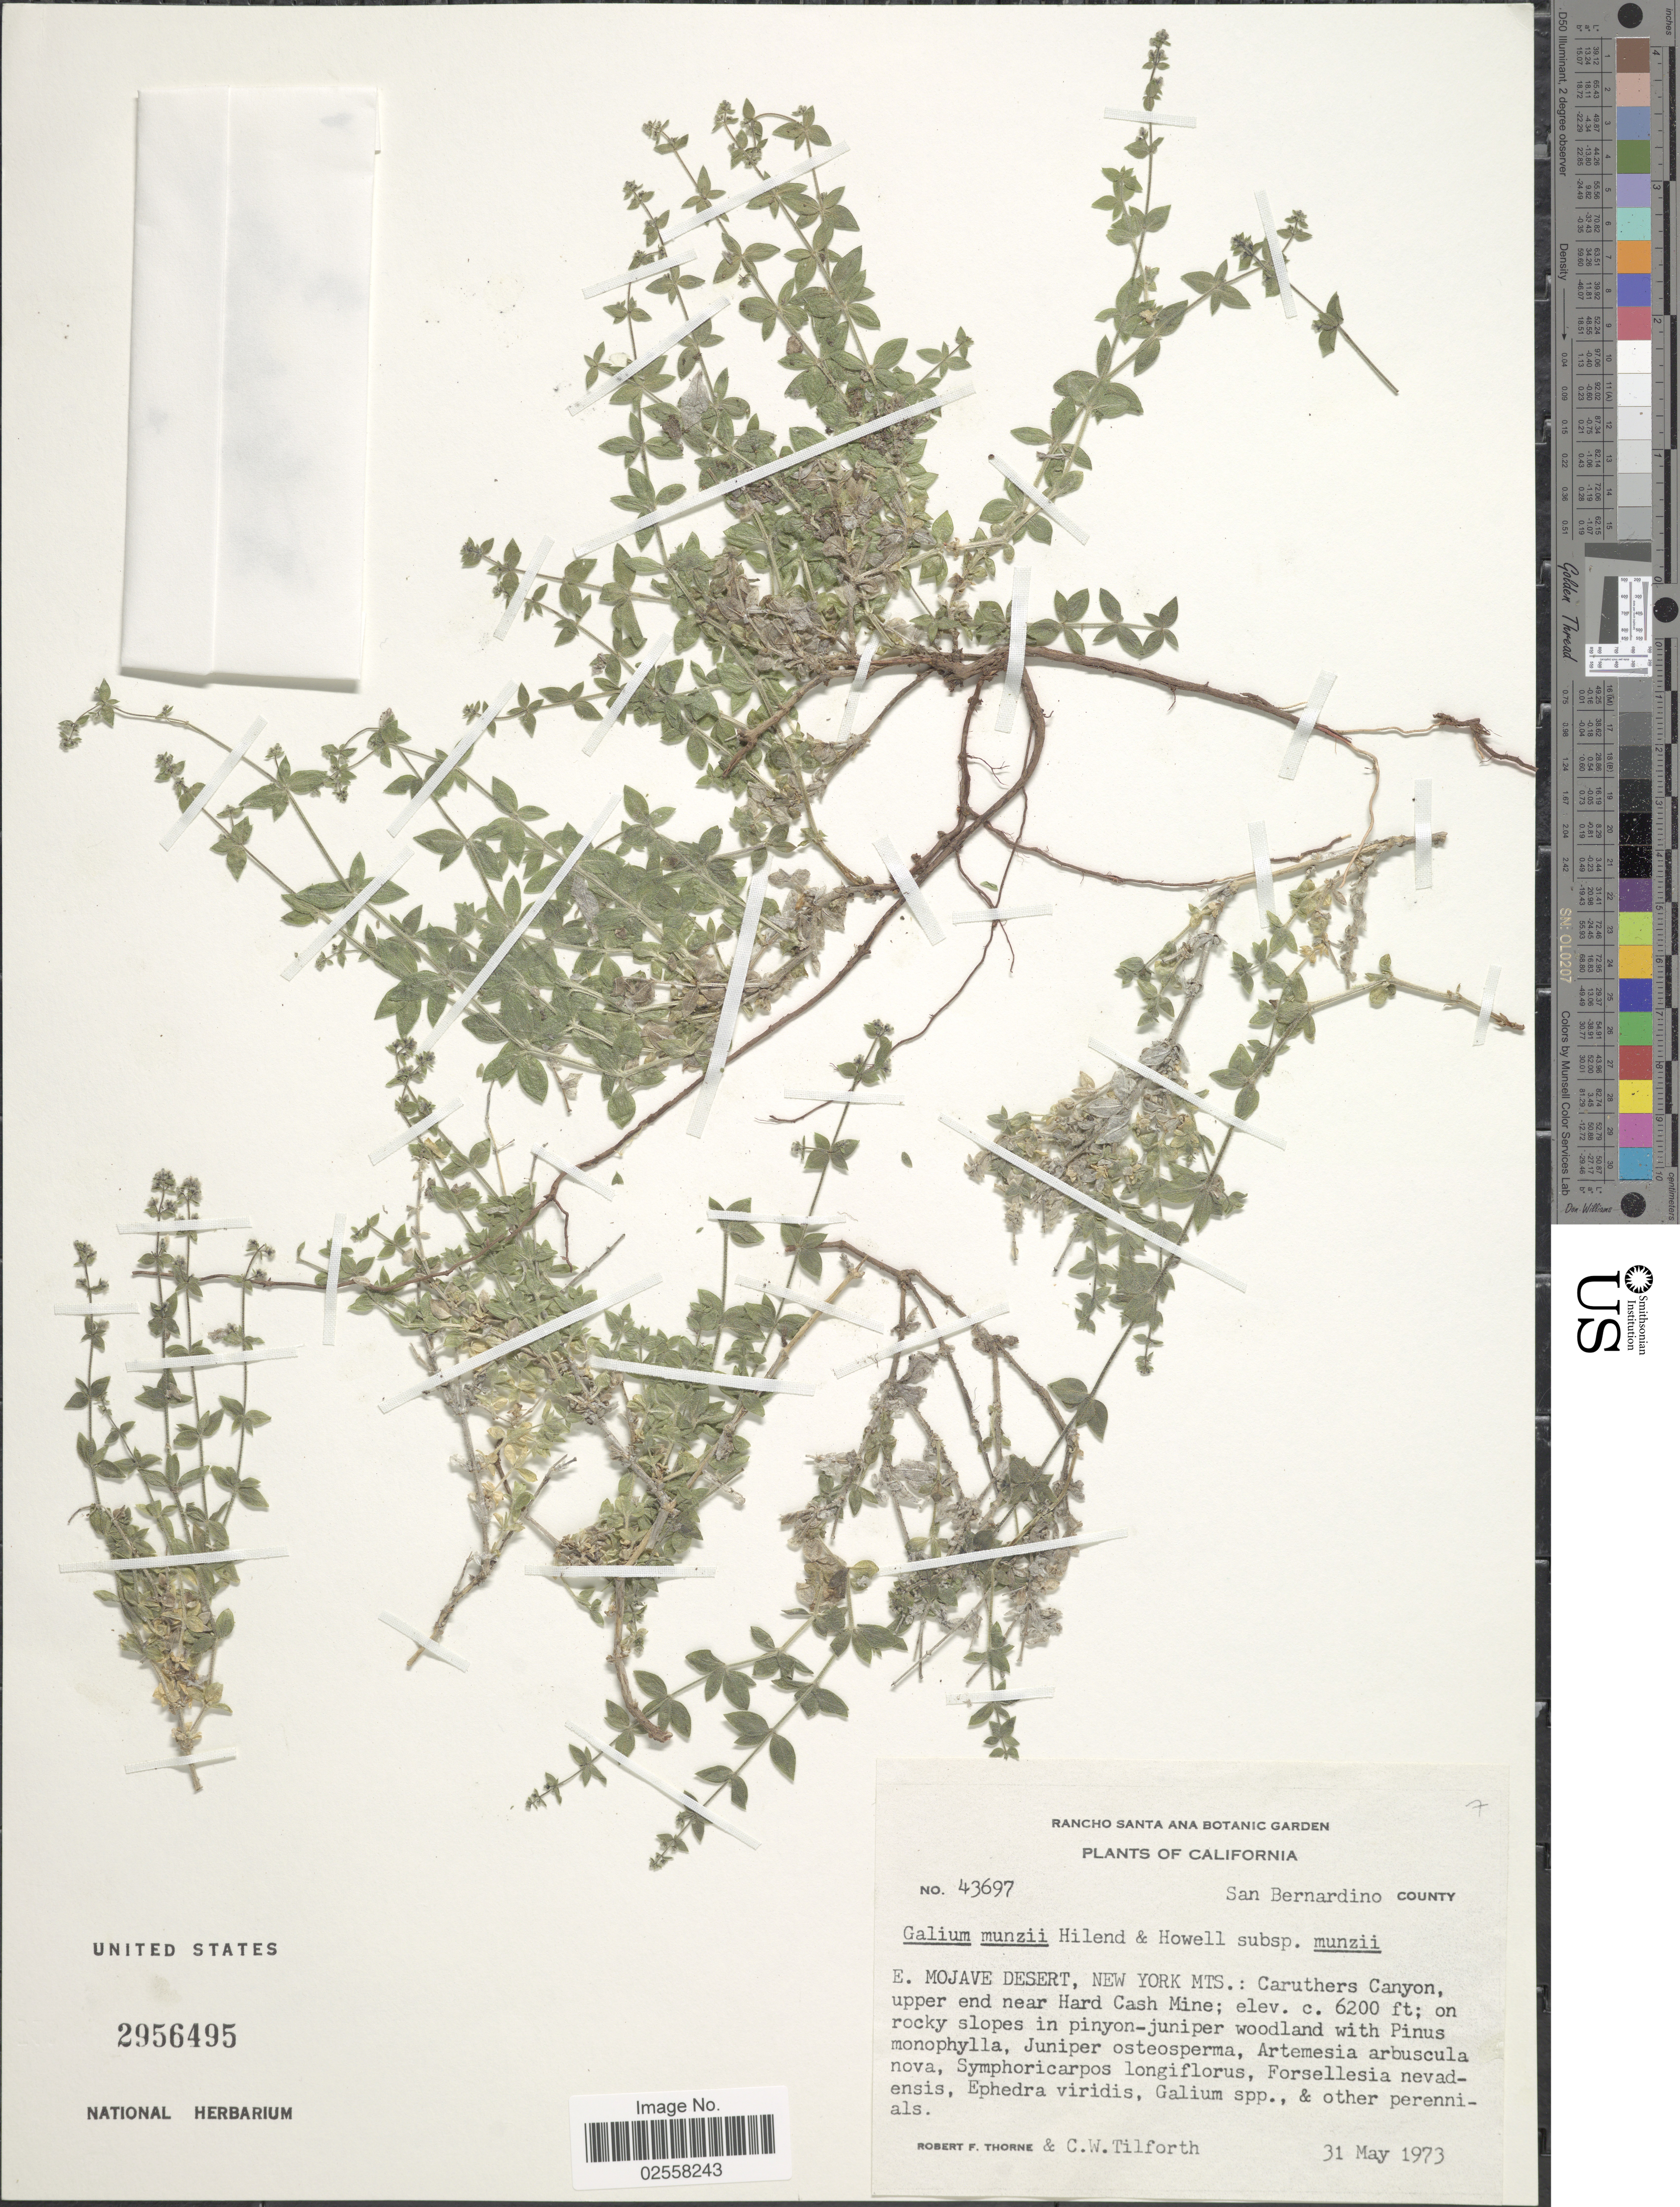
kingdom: Plantae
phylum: Tracheophyta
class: Magnoliopsida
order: Gentianales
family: Rubiaceae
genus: Galium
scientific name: Galium munzii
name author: Hilend & J.T. Howell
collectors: R. F. Thorne & C. Tilforth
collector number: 43697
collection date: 1973-05-31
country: United States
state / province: California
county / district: San Bernardino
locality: San Bernardino County, E. Mojave Desert, New York Mts, Caruthers Canyon, upper end near Hard Cash Mine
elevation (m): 1890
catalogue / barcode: US 2956495